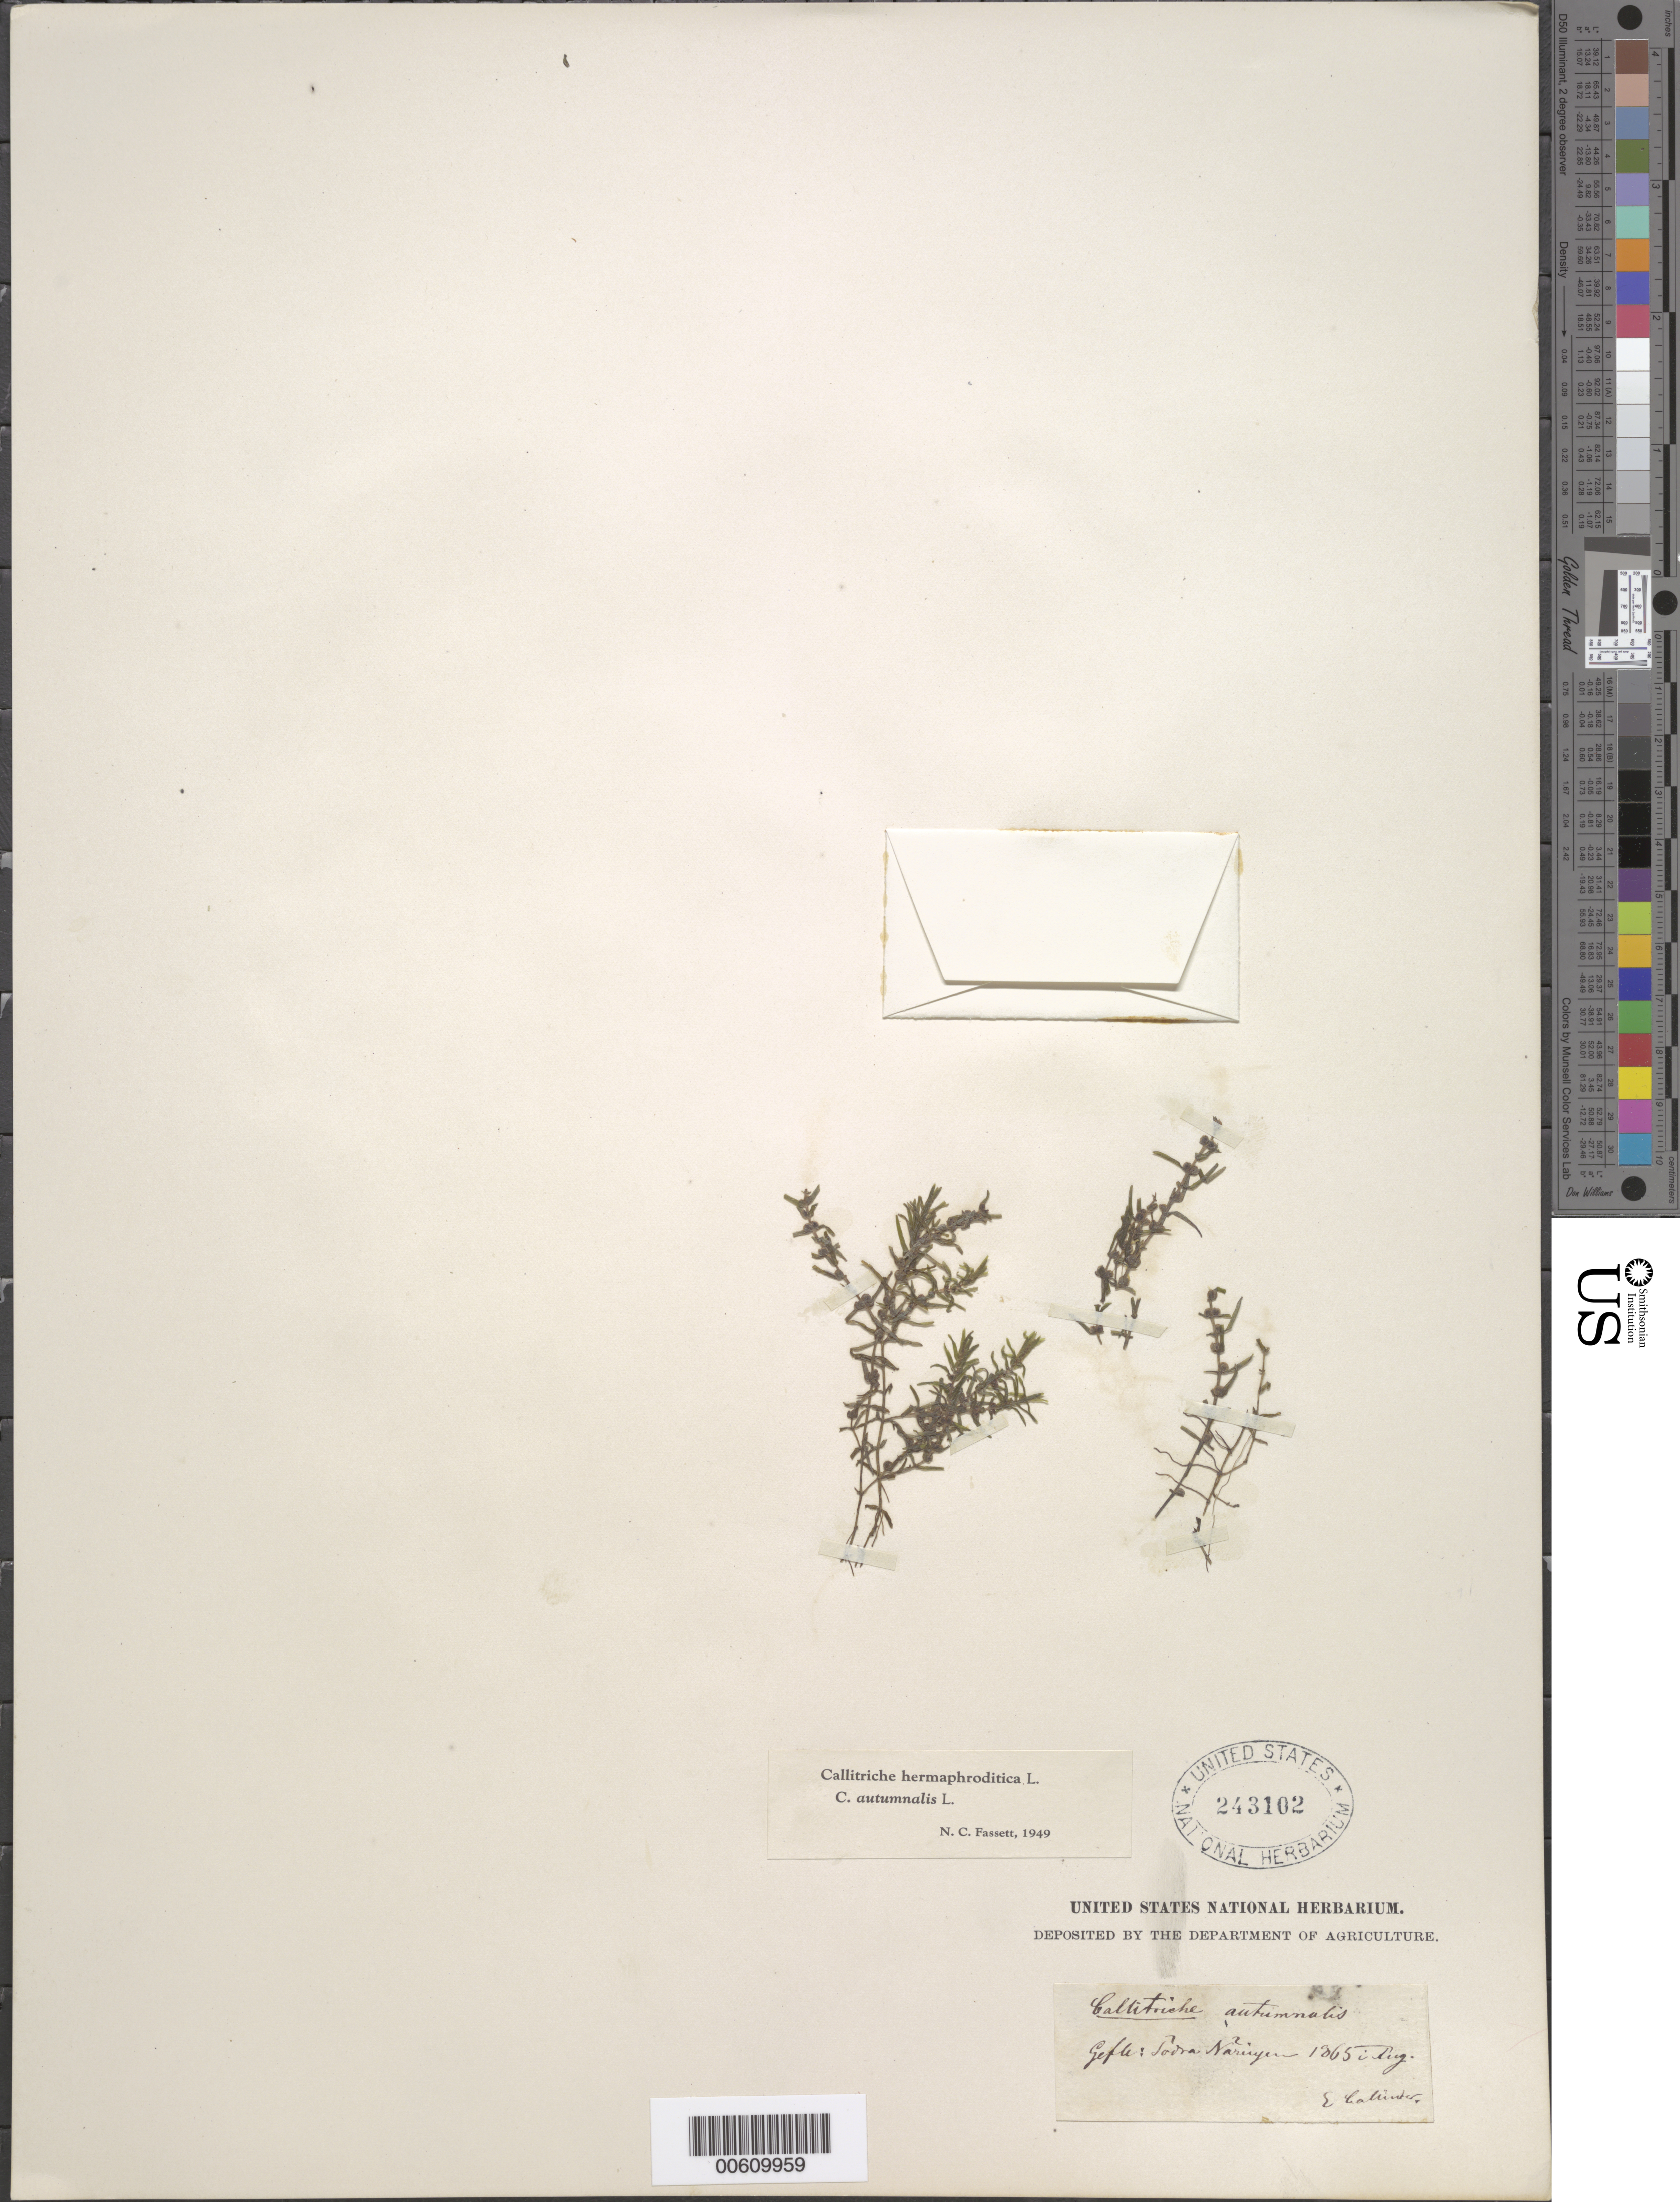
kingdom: Plantae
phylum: Tracheophyta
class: Magnoliopsida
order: Lamiales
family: Plantaginaceae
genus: Callitriche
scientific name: Callitriche hermaphroditica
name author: L.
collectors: E. Calunder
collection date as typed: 1865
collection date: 1865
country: Finland / Sweden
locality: Sodra Naringen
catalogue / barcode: US 243102